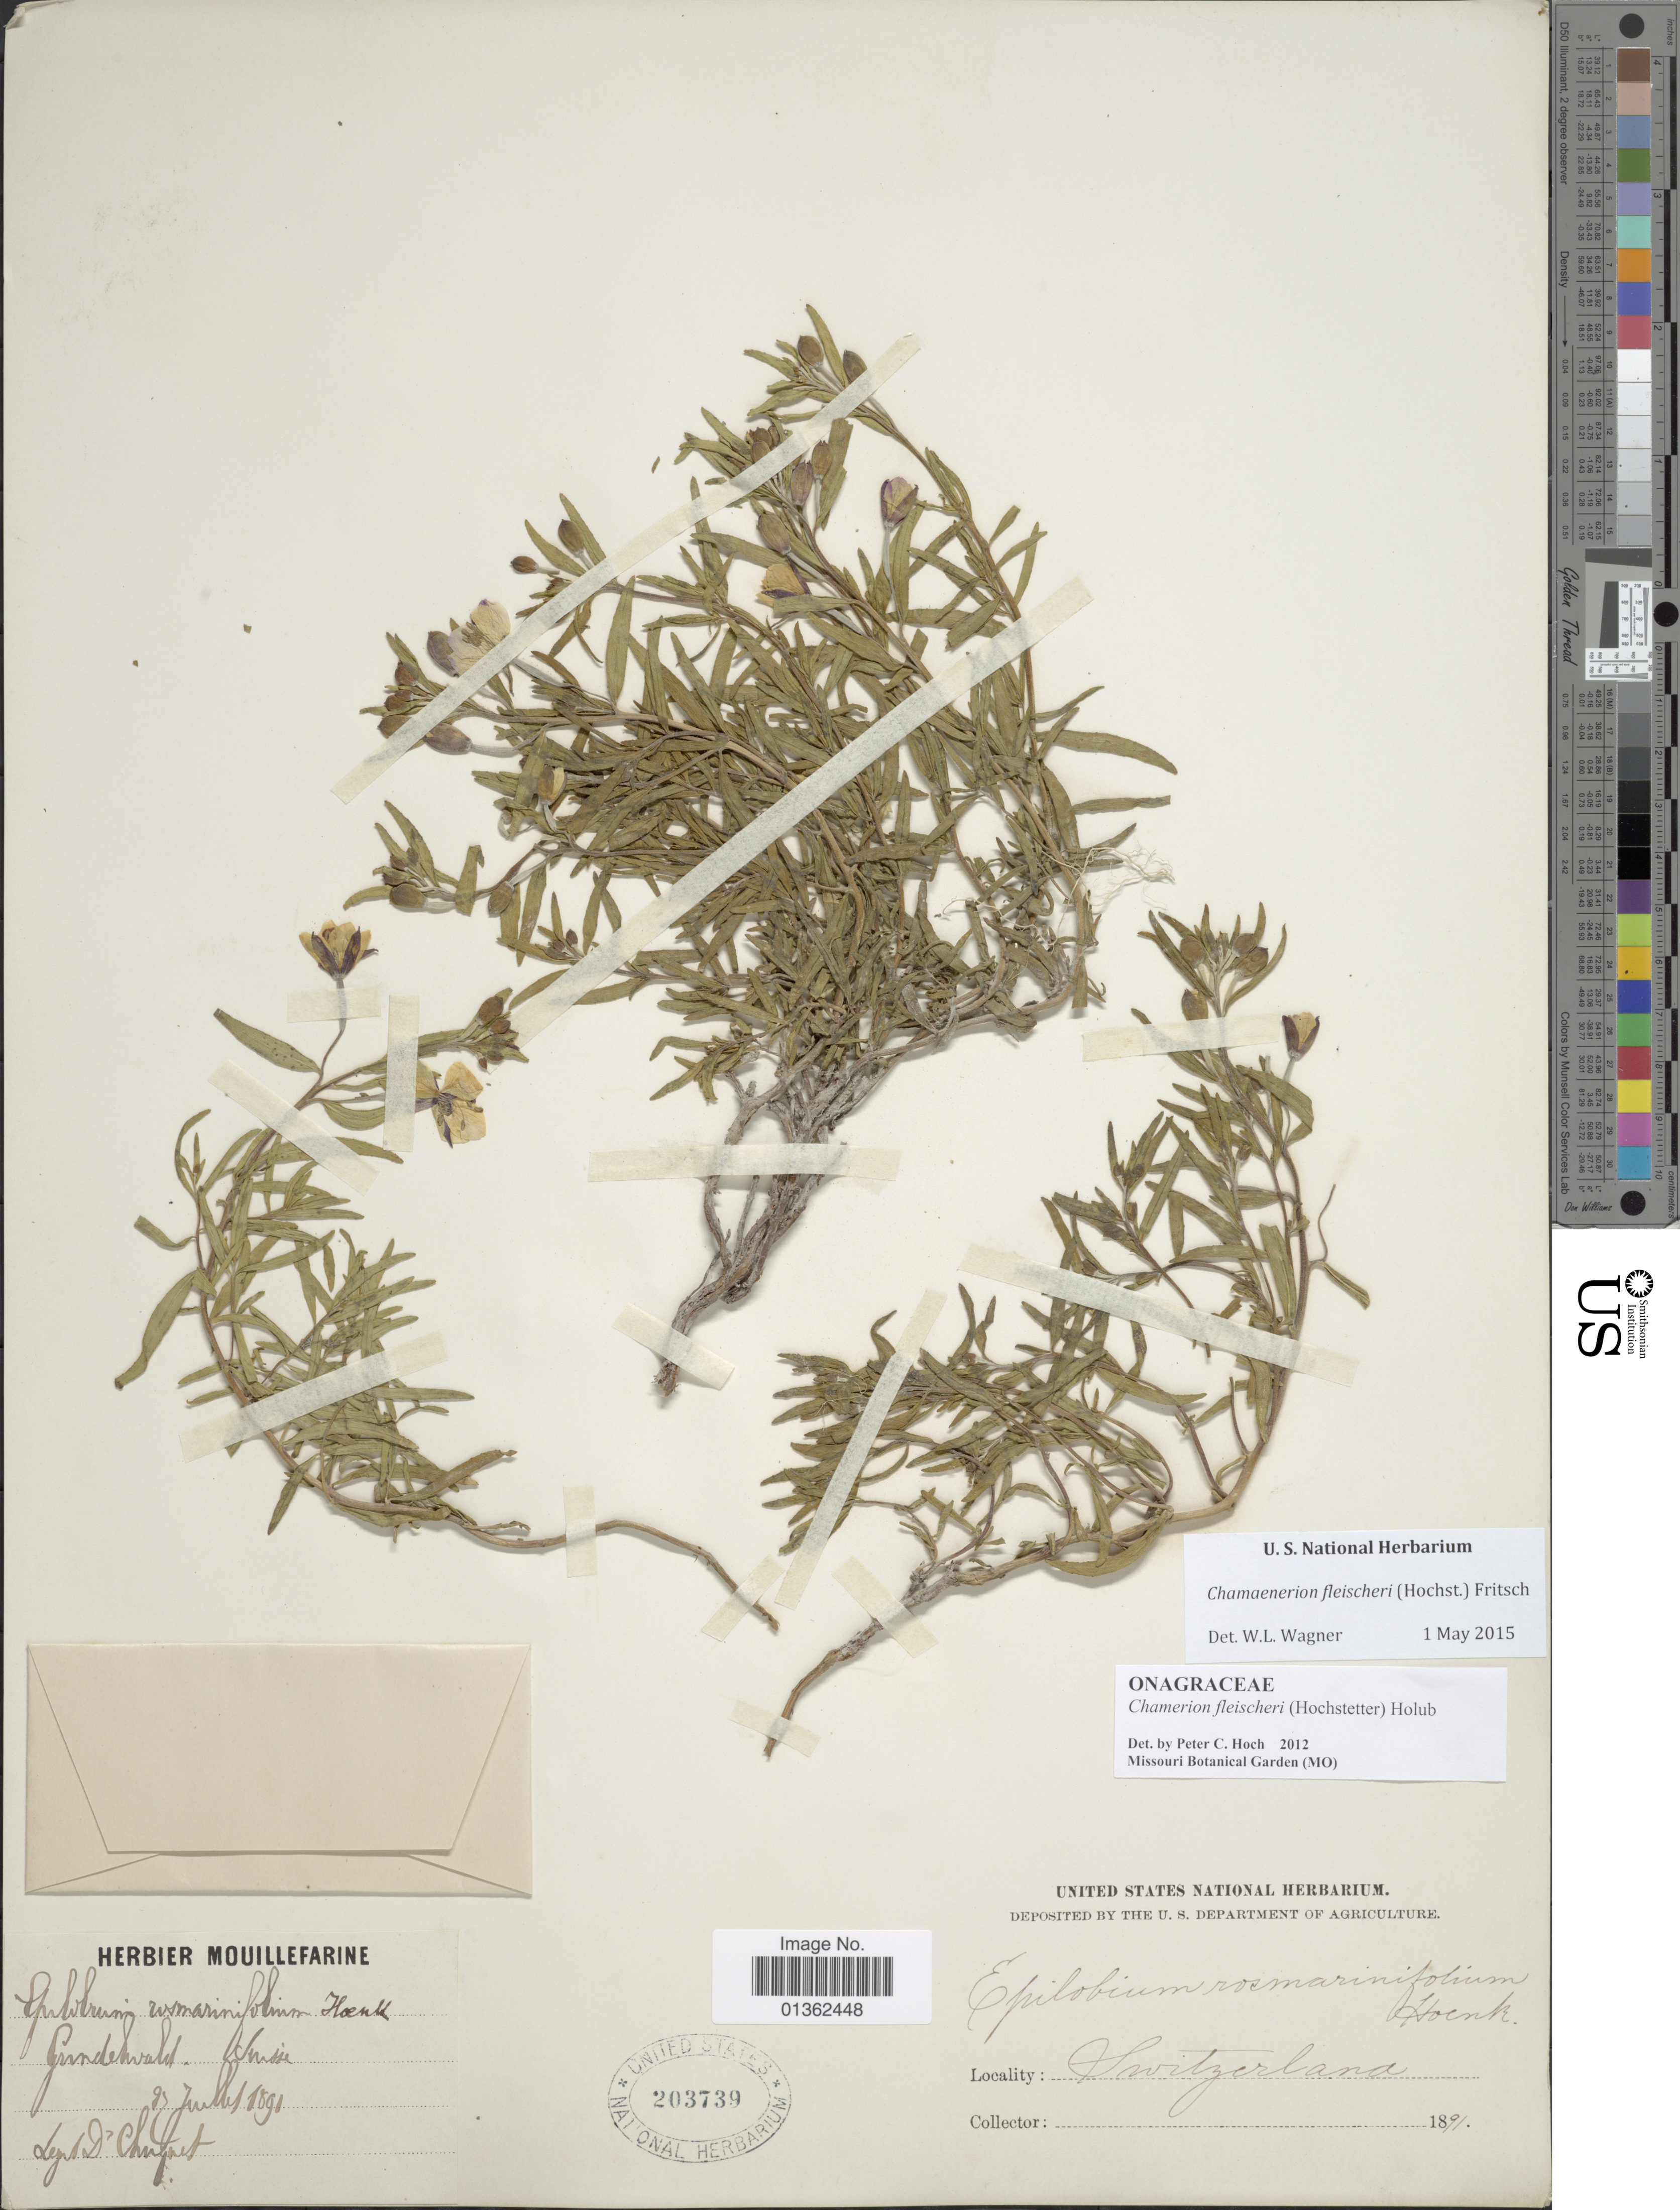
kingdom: Plantae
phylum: Tracheophyta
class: Magnoliopsida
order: Myrtales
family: Onagraceae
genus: Chamaenerion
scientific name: Chamaenerion fleischeri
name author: (Hochst.) Fritsch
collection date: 1891-07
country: Switzerland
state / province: Bern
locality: Grindelwald - Suisse. [interpreted]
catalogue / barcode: US 203739